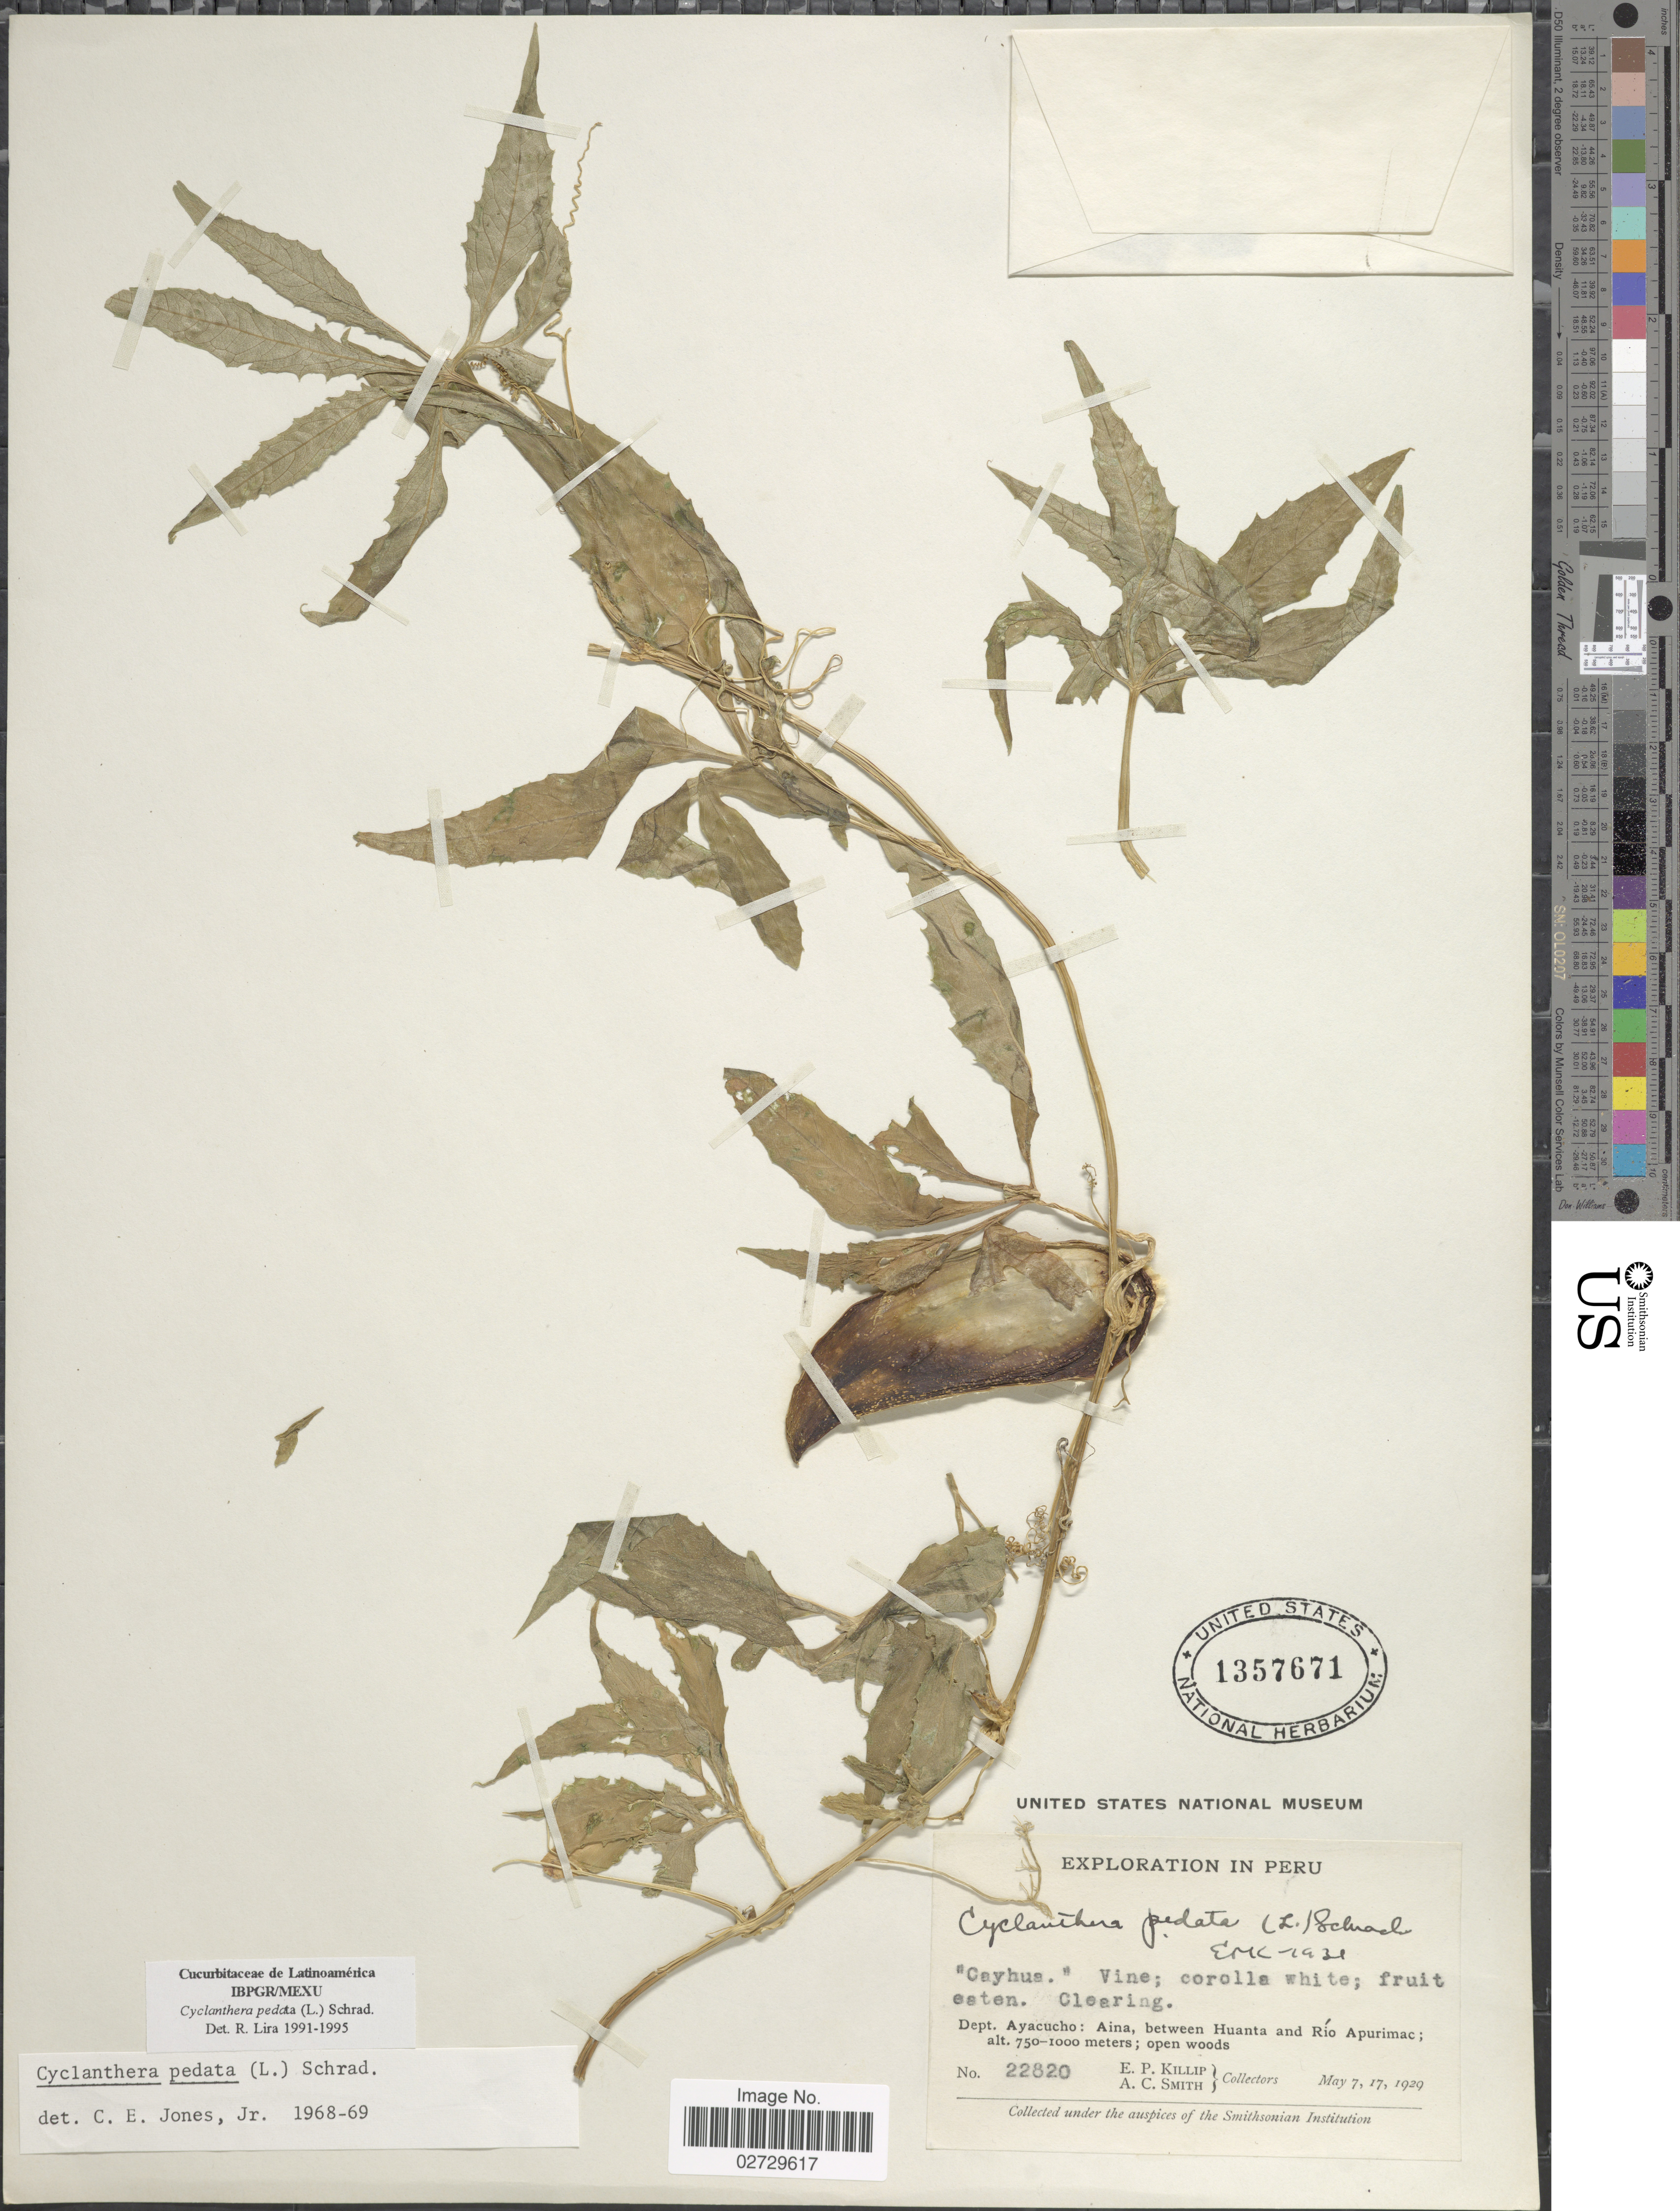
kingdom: Plantae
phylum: Tracheophyta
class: Magnoliopsida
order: Cucurbitales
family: Cucurbitaceae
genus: Cyclanthera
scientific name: Cyclanthera pedata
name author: (L.) Schrad.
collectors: E. P. Killip & A. C. Smith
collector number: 22820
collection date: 1929-05-07/1929-05-17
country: Peru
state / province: Ayacucho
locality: Dept. Ayacucho: Aina, between Huanta and Rio Apurimac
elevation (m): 750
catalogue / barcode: US 1357671